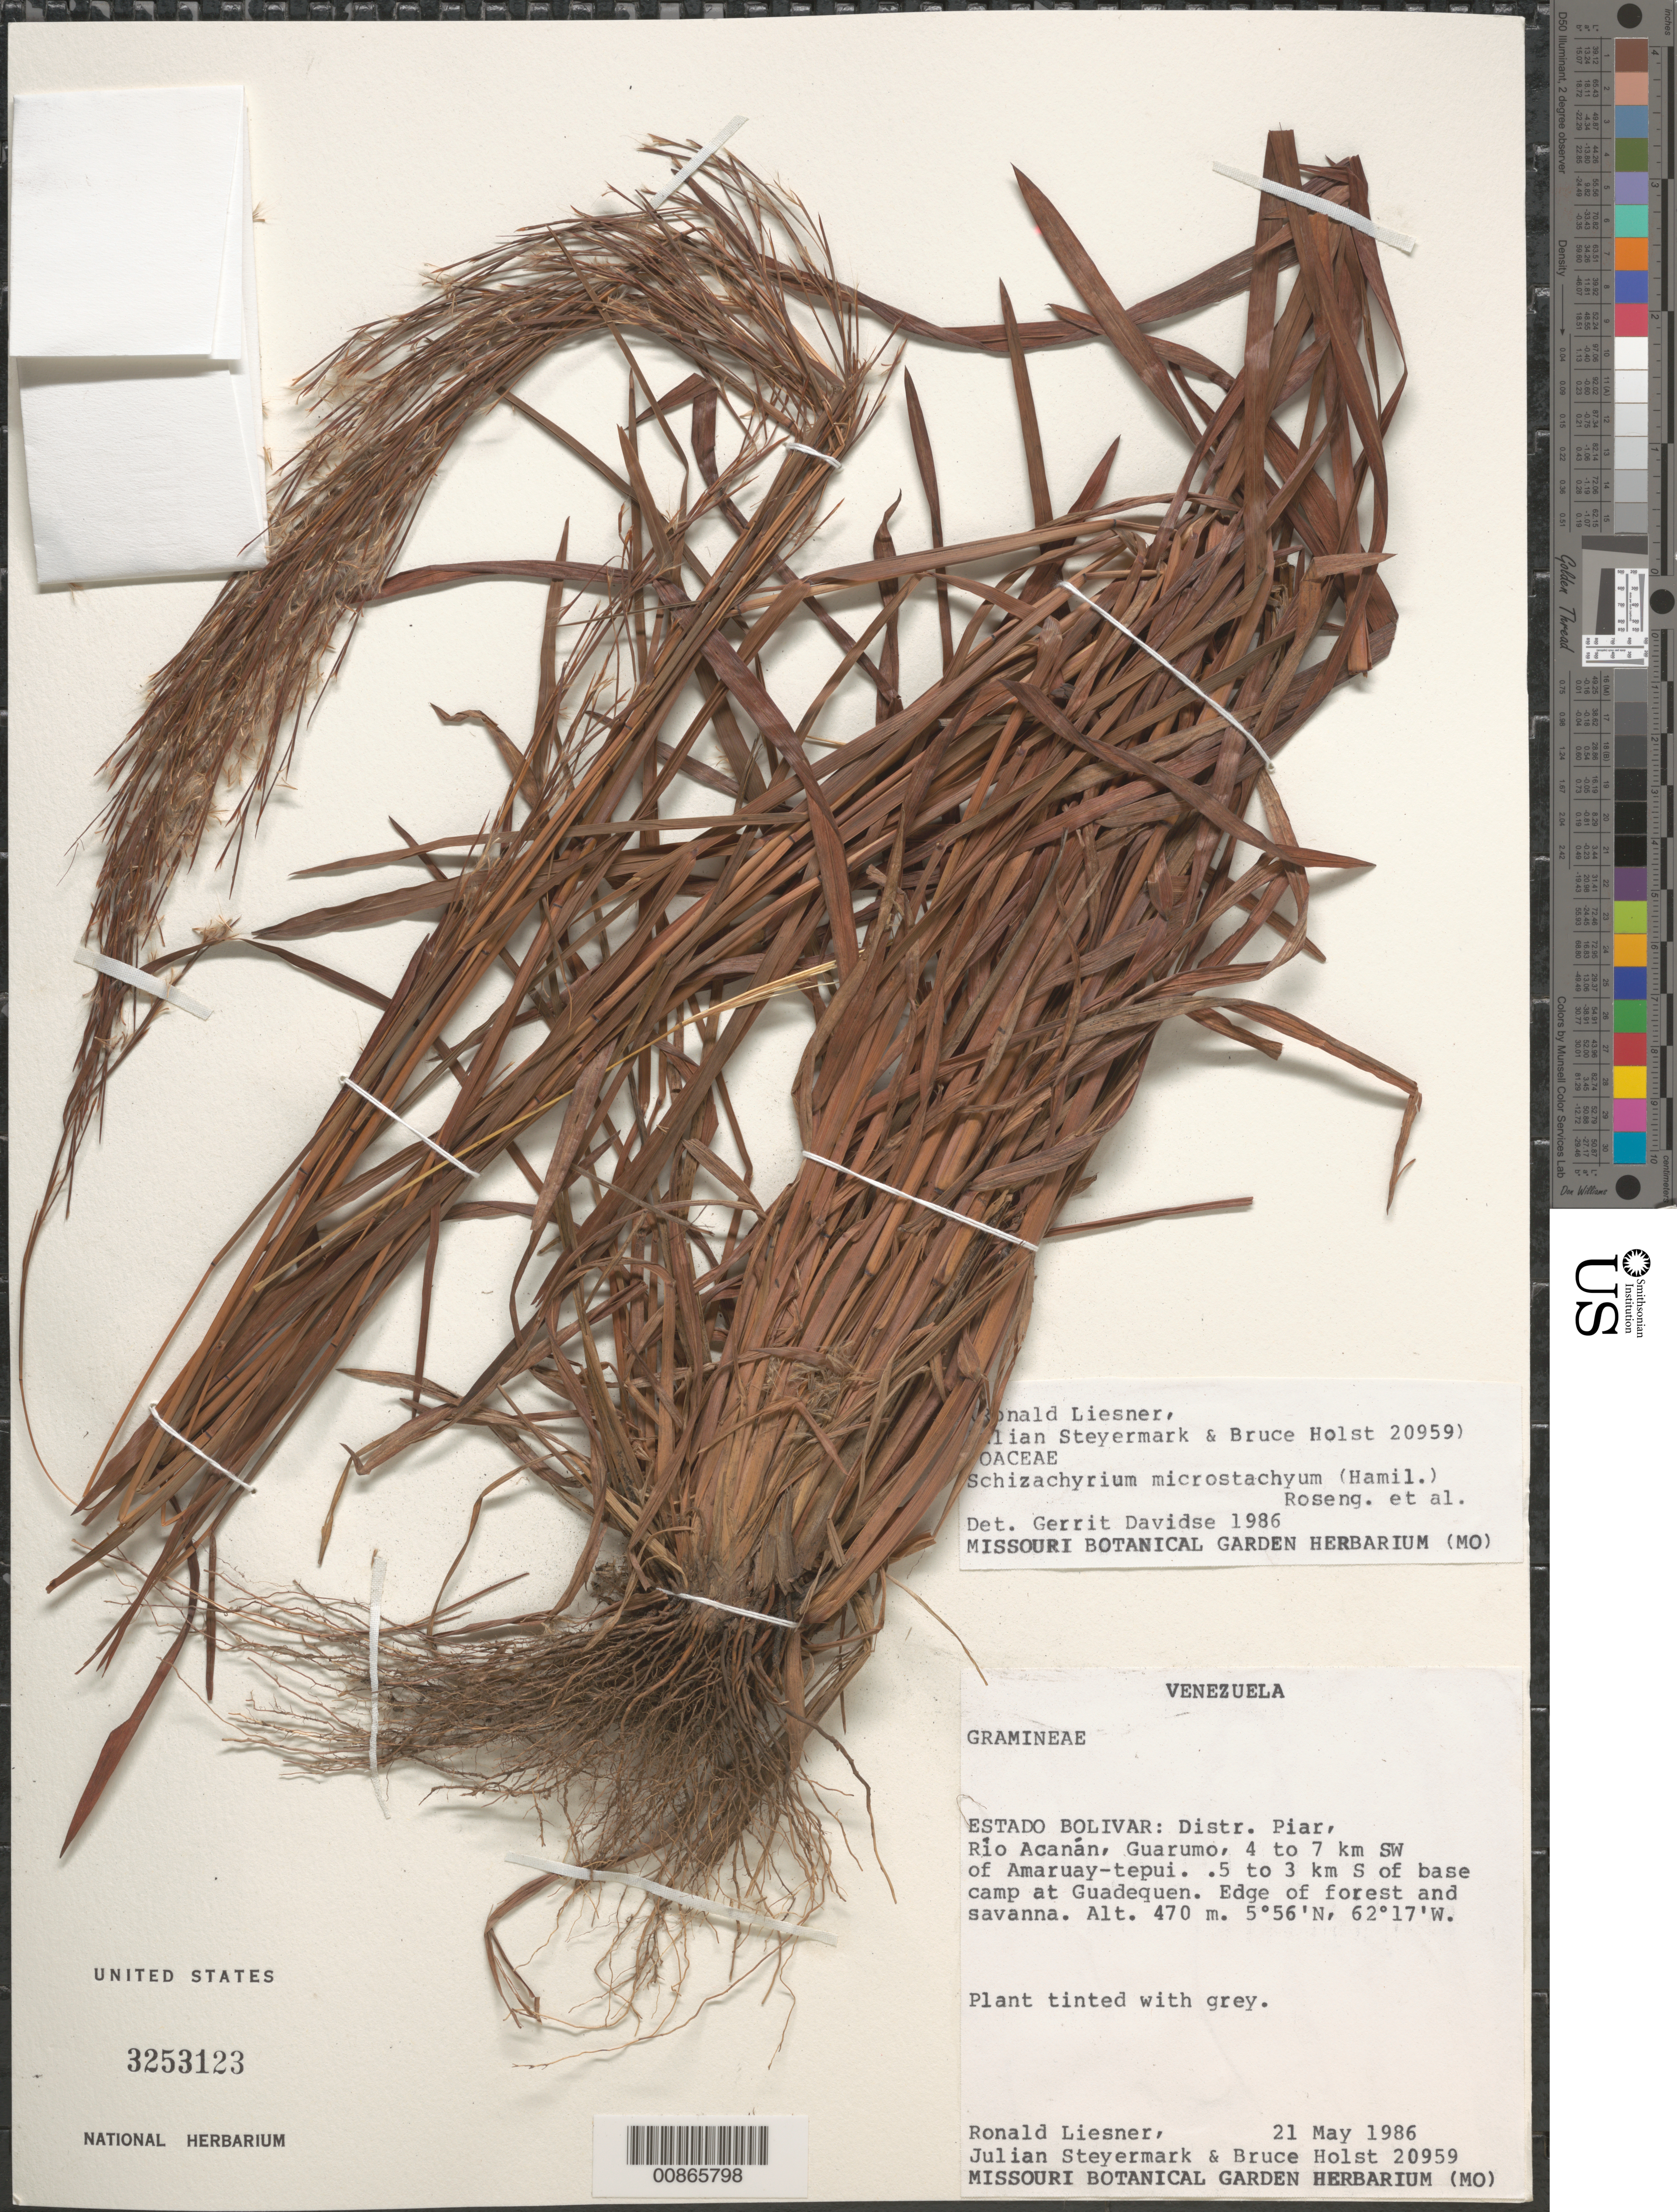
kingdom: Plantae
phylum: Tracheophyta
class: Liliopsida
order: Poales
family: Poaceae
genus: Schizachyrium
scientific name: Schizachyrium microstachyum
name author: (Desv. ex Ham.) Roseng. et al.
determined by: Davidse, Gerrit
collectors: R. L. Liesner, J. Steyermark & B. Holst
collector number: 20959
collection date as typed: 21-May-86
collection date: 1986-05-21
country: Venezuela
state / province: Bolívar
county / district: Piar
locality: Río Acanán, Guarumo, 4-7 km SW of Amaruay-tepuí, 0.5-3 km S of base camp at Guadequen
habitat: Edge of forest and savanna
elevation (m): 470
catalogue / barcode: US 3253123